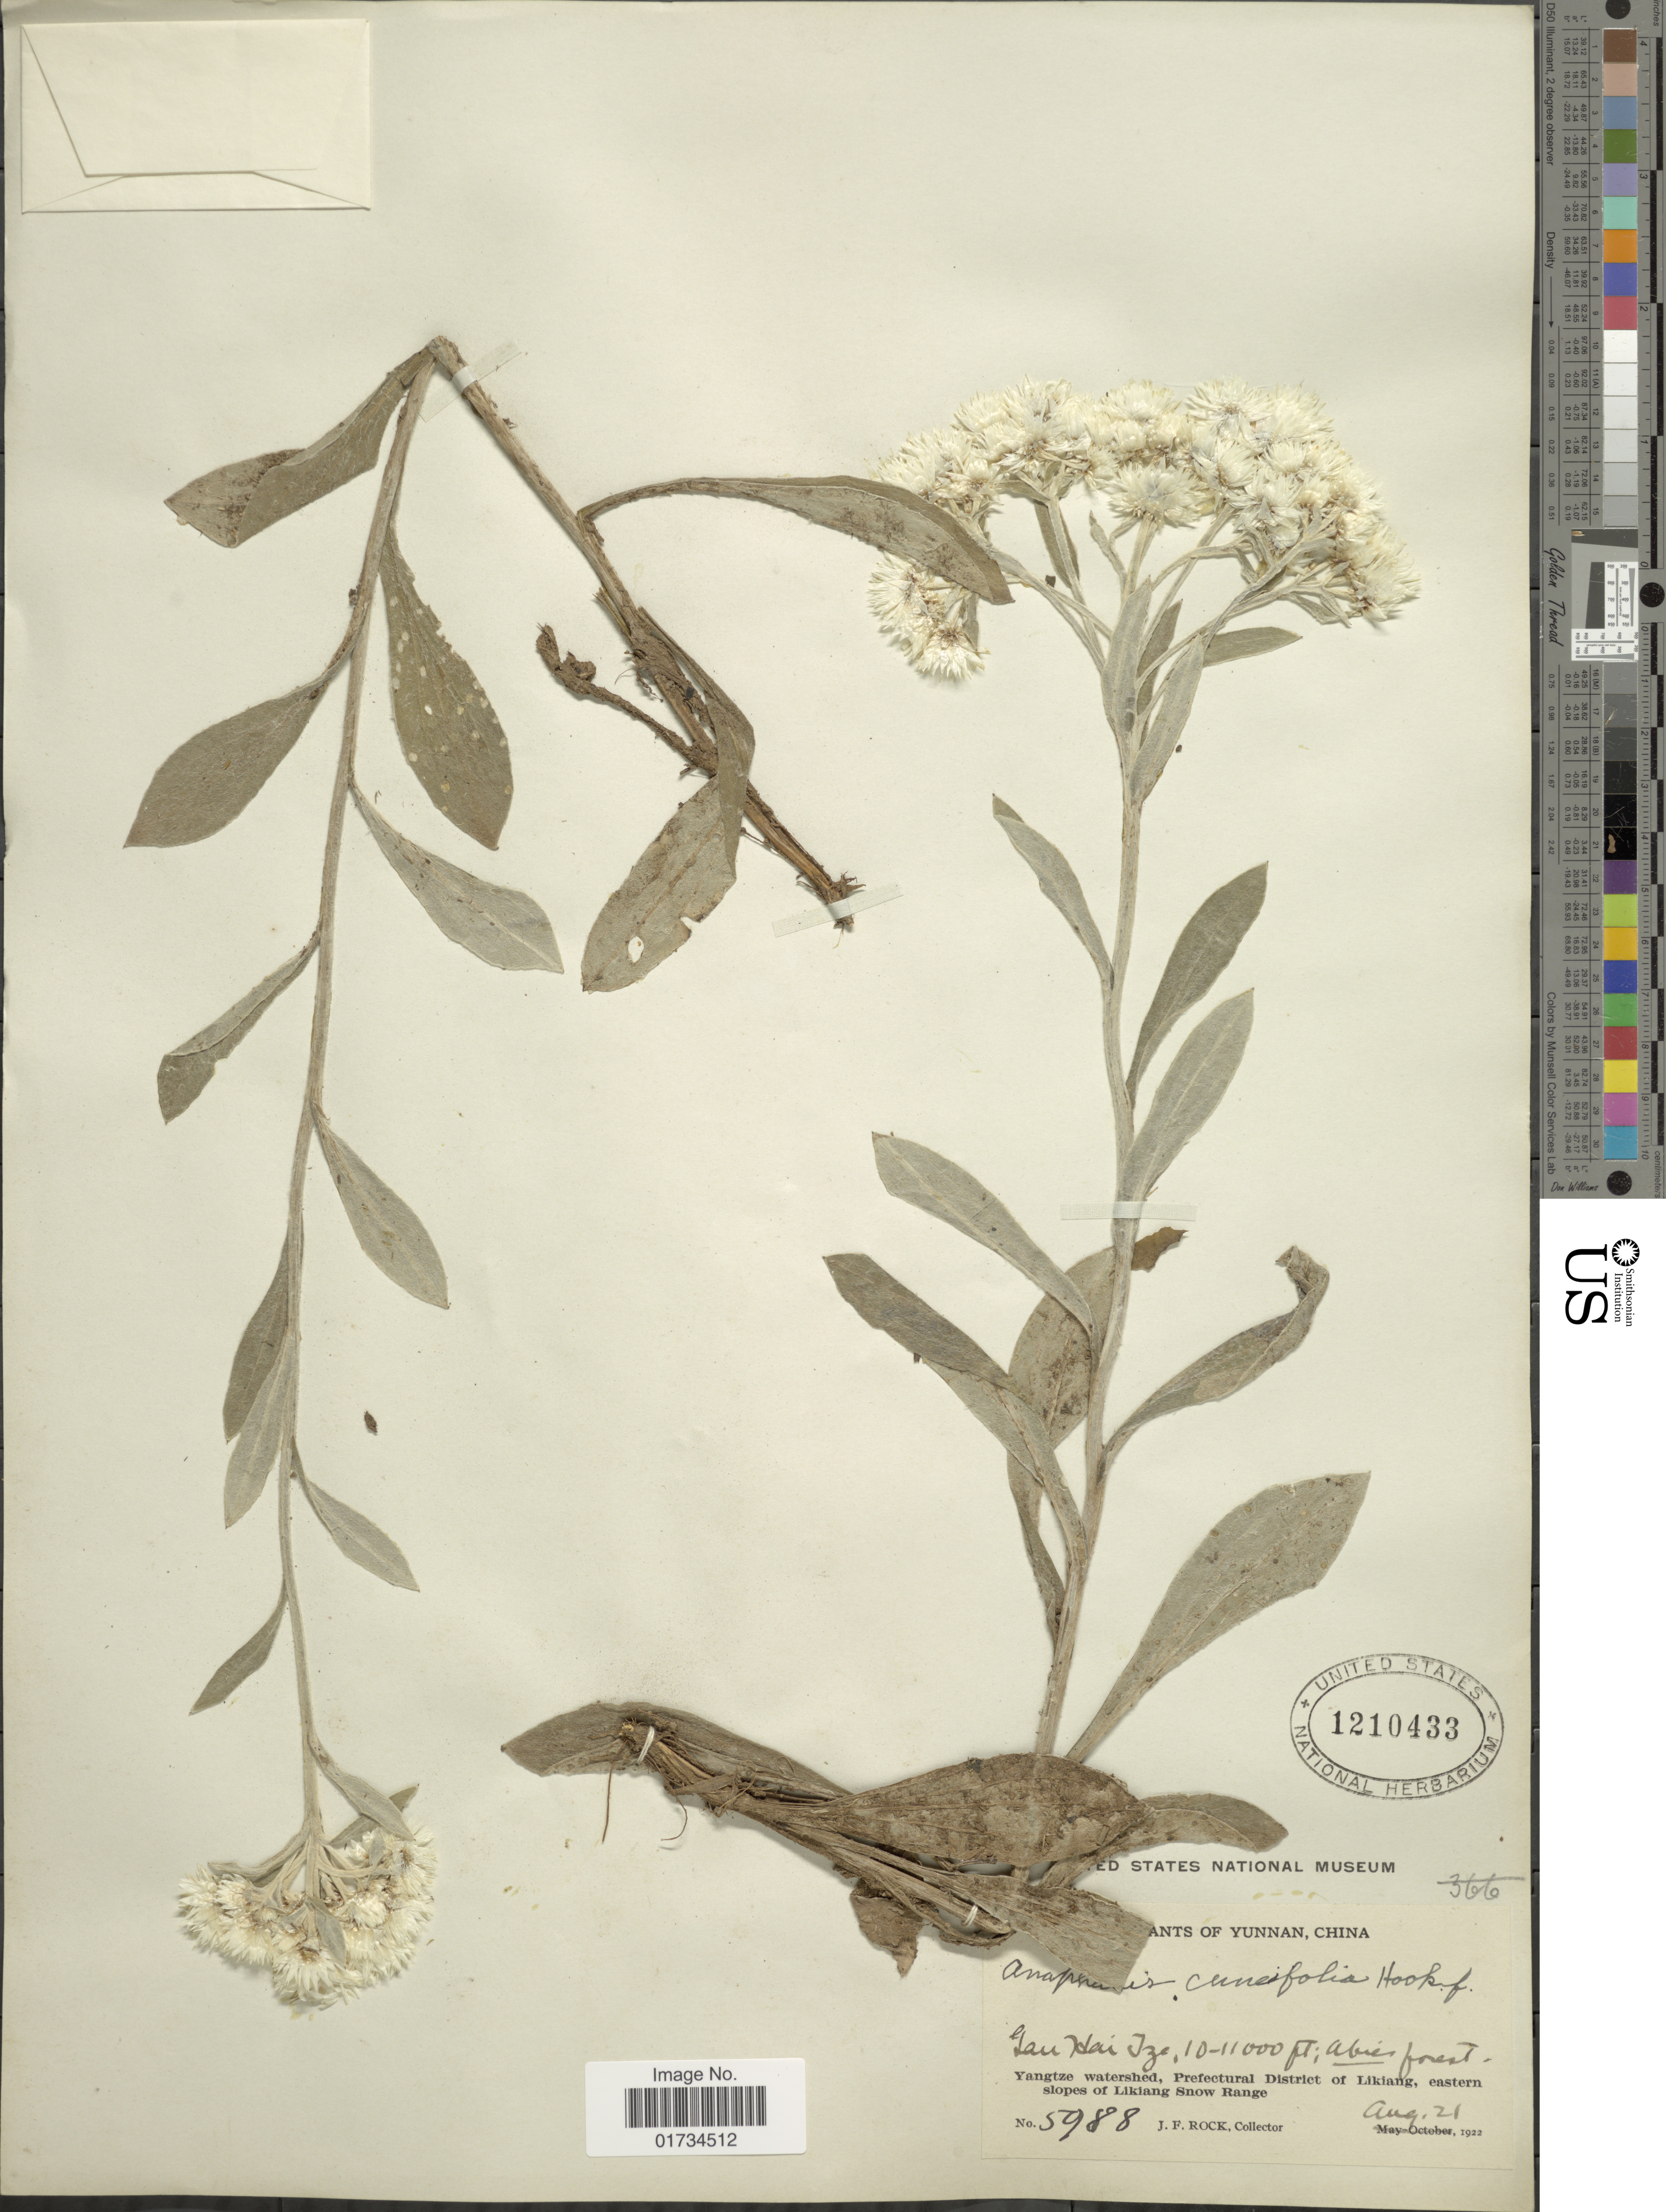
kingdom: Plantae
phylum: Tracheophyta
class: Magnoliopsida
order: Asterales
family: Asteraceae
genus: Anaphalis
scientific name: Anaphalis cuneifolia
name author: Hook. f.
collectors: J. Rock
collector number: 5988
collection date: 1922-08-21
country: China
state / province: Yunnan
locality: Yunnan, China. Gau Hai Tze. Yangtze watershed, Prefectural District of Likiang, eastern slopes of Likiang Snow Range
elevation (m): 305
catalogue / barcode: US 1210433